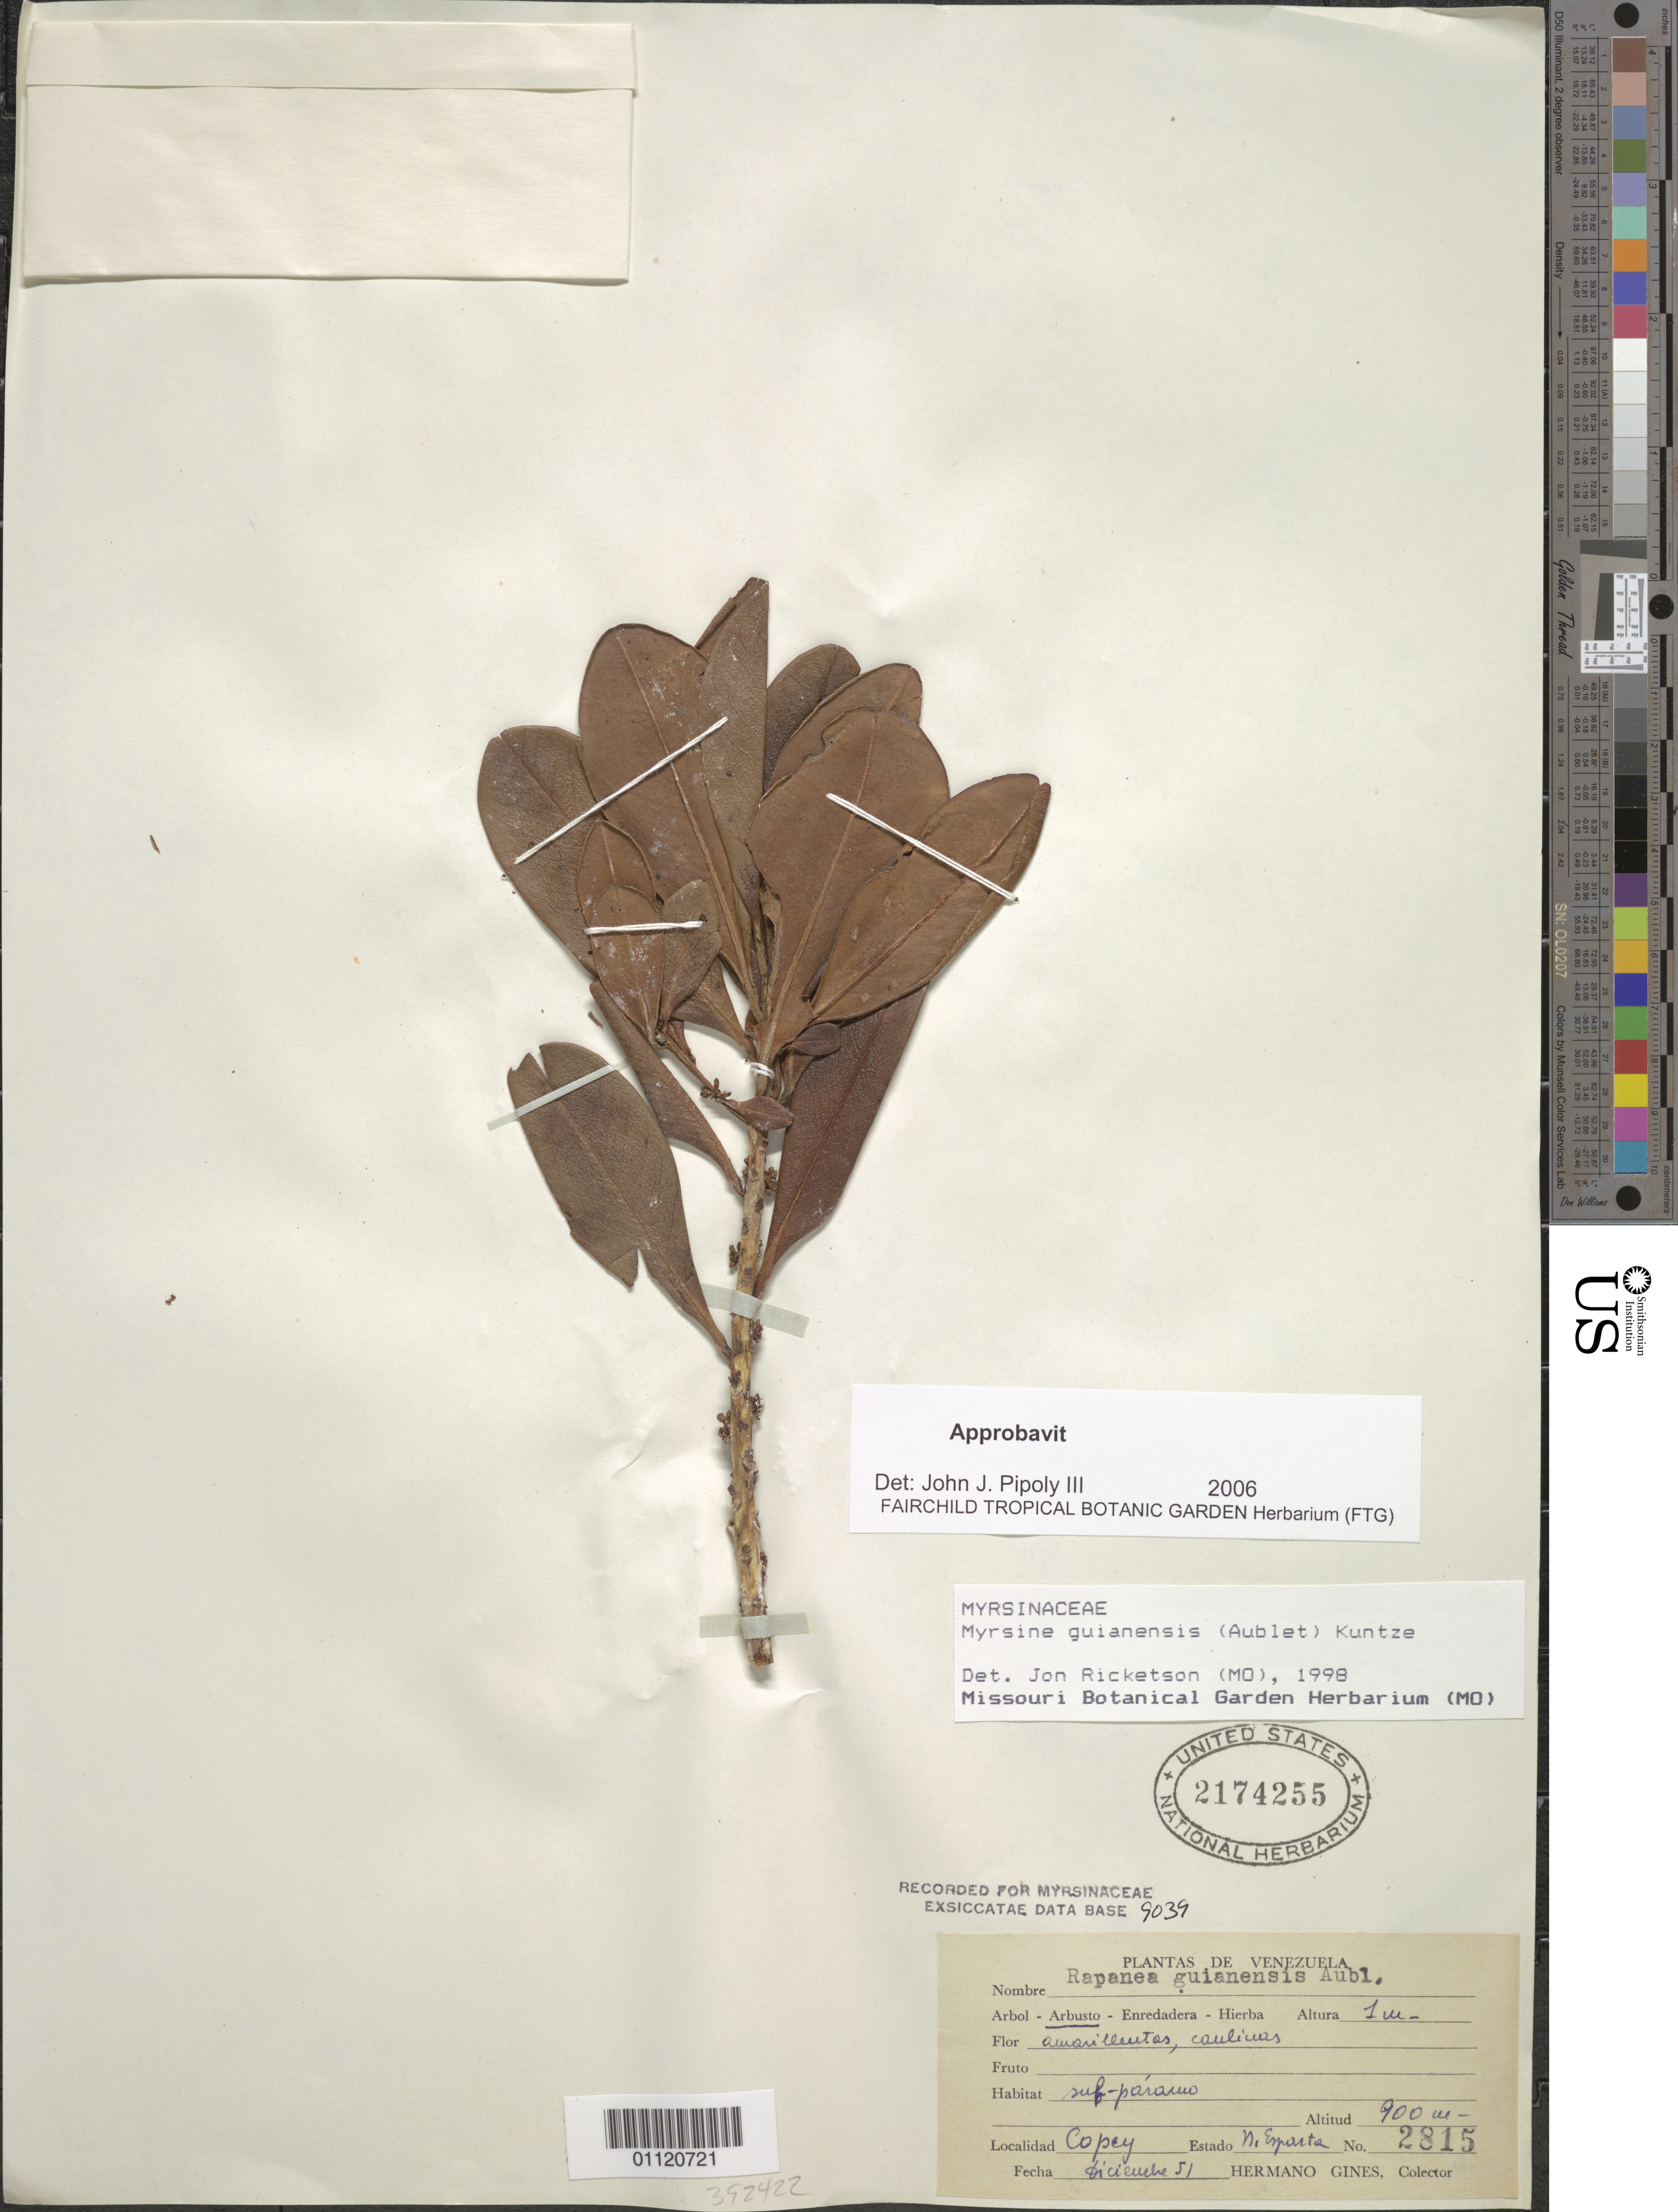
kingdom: Plantae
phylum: Tracheophyta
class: Magnoliopsida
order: Ericales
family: Primulaceae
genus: Myrsine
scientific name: Myrsine guianensis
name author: (Aubl.) Kuntze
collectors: Bro. Gines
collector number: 2815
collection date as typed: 01 Dec 1951 to 31 Dec 1951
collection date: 1951-12-01/1951-12-31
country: Venezuela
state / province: Nueva Esparta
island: Margarita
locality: Copey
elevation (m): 900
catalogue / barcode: US 2174255